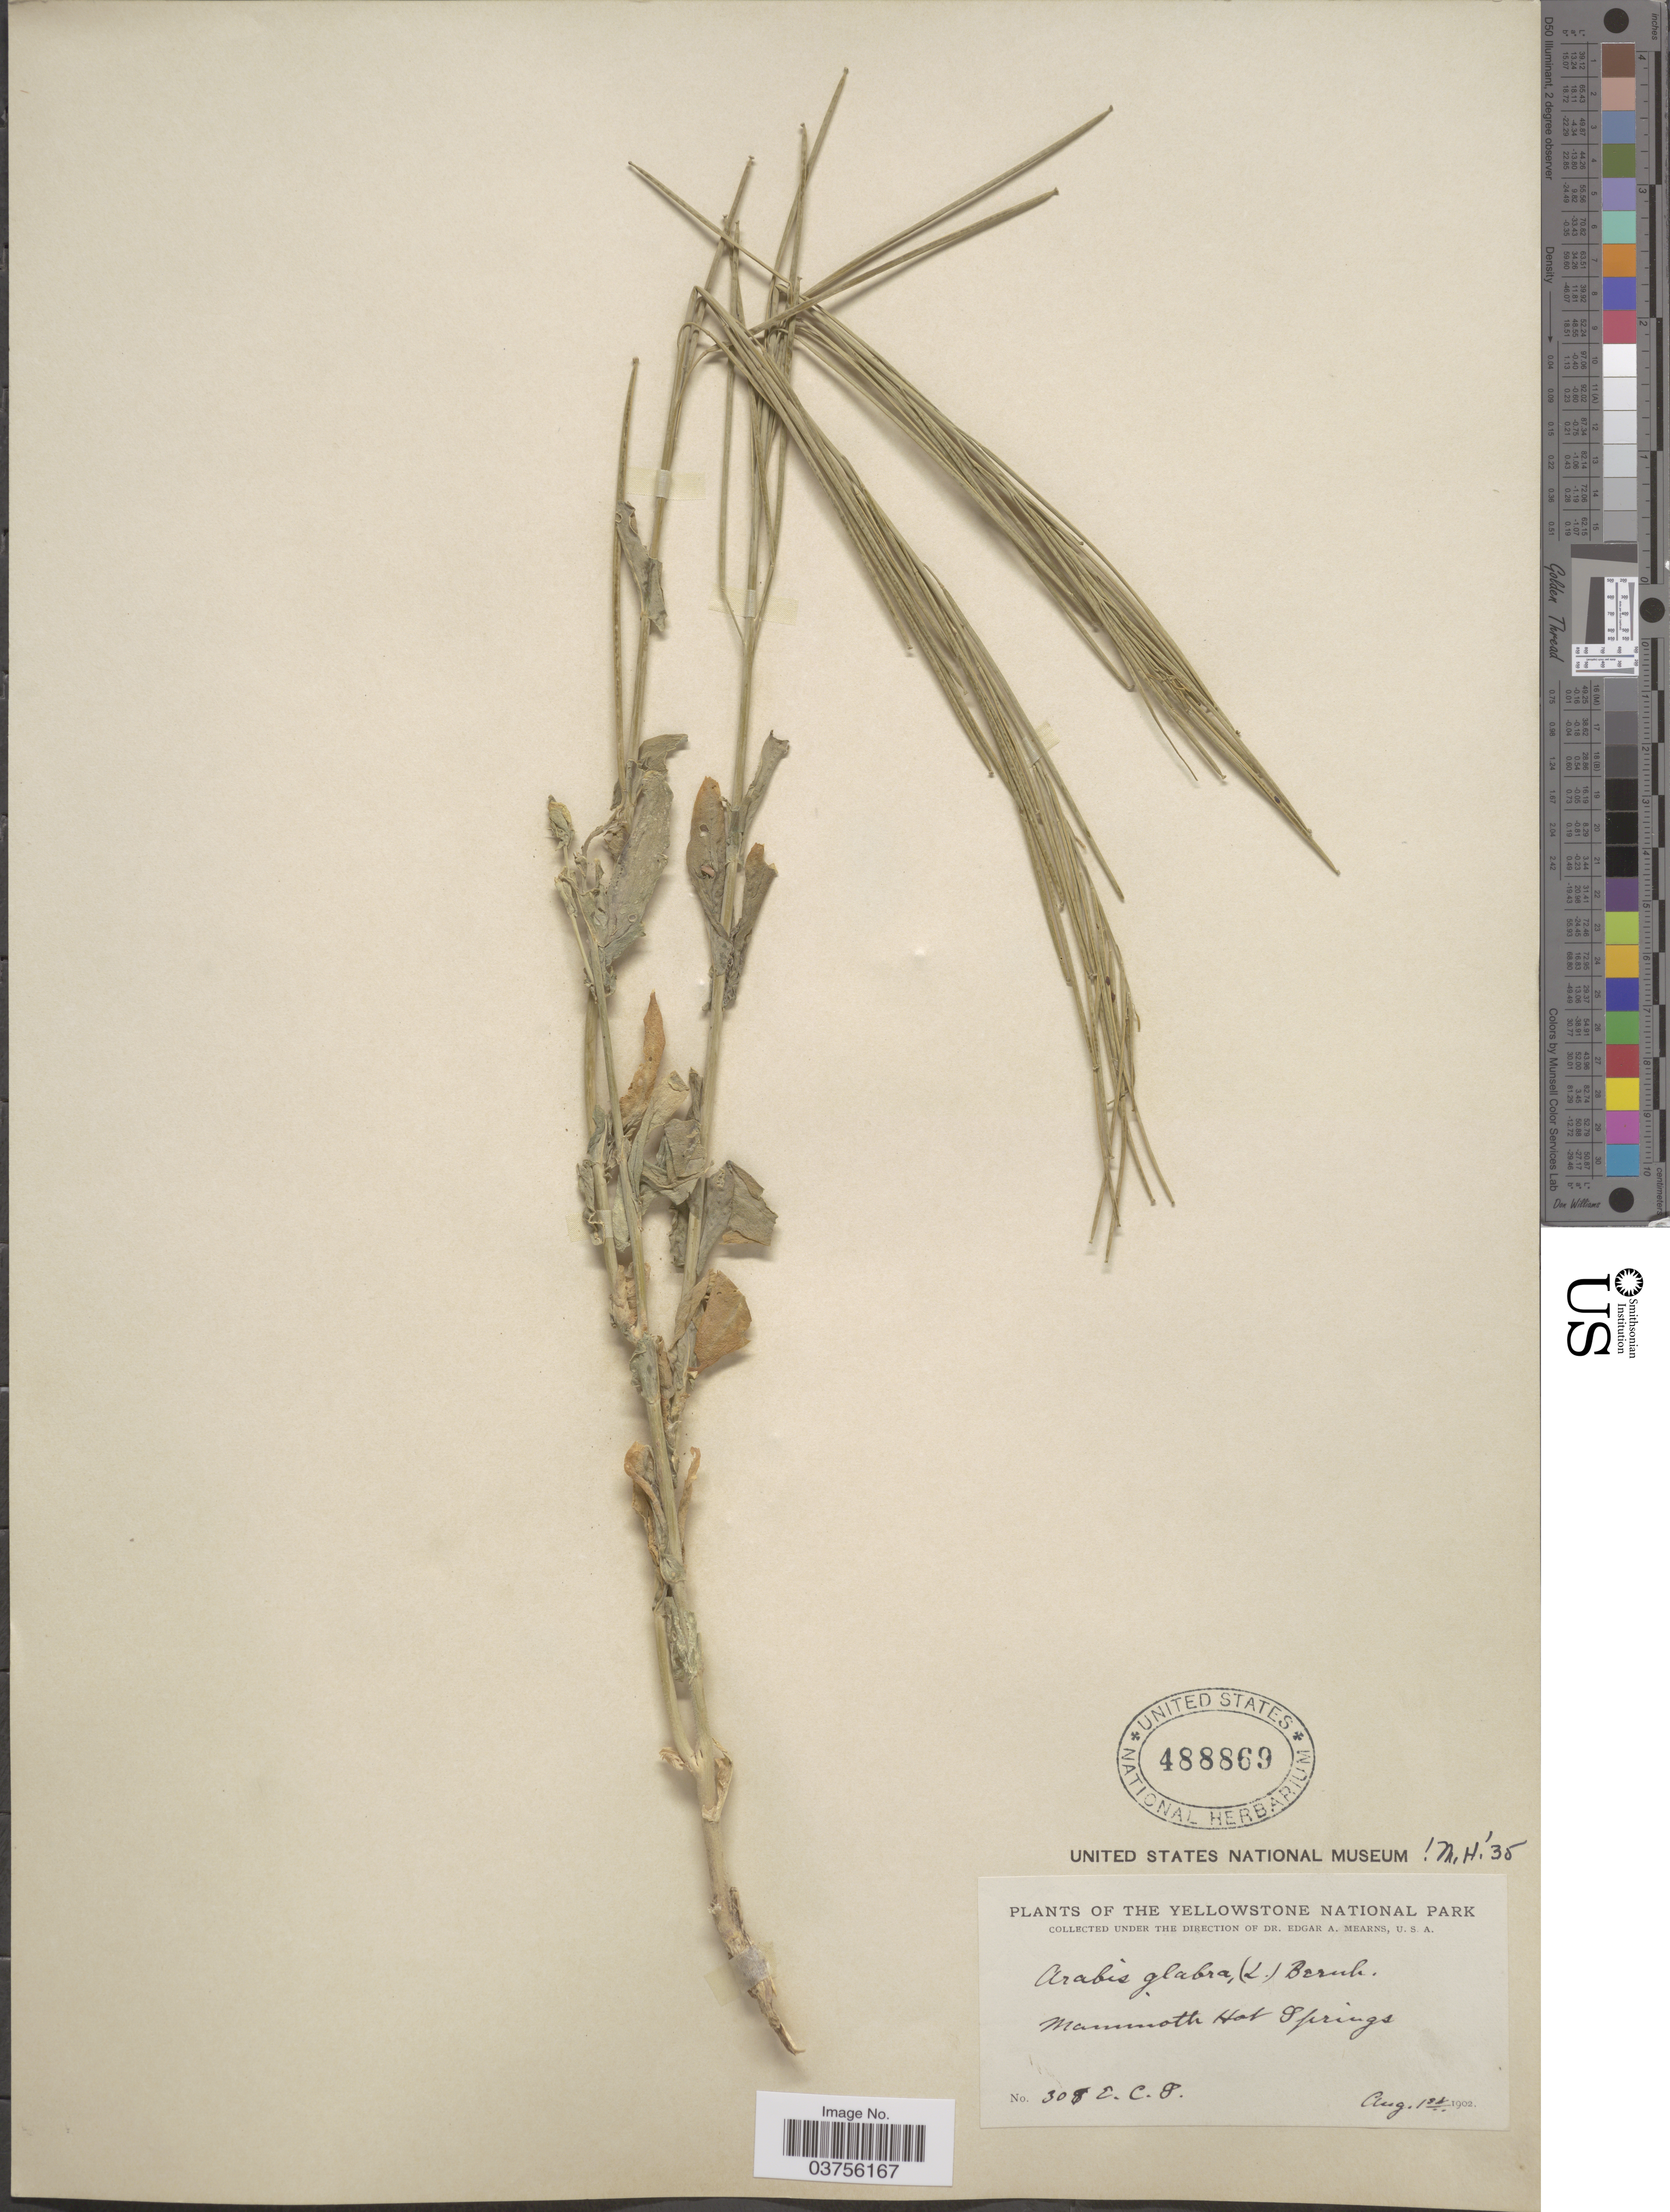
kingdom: Plantae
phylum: Tracheophyta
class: Magnoliopsida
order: Brassicales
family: Brassicaceae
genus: Turritis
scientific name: Turritis glabra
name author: L.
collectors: E. C. Smith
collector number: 308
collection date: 1902-08-01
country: United States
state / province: Wyoming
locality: The Yellowstone National Park. Mammoth Hot Springs.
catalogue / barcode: US 488869